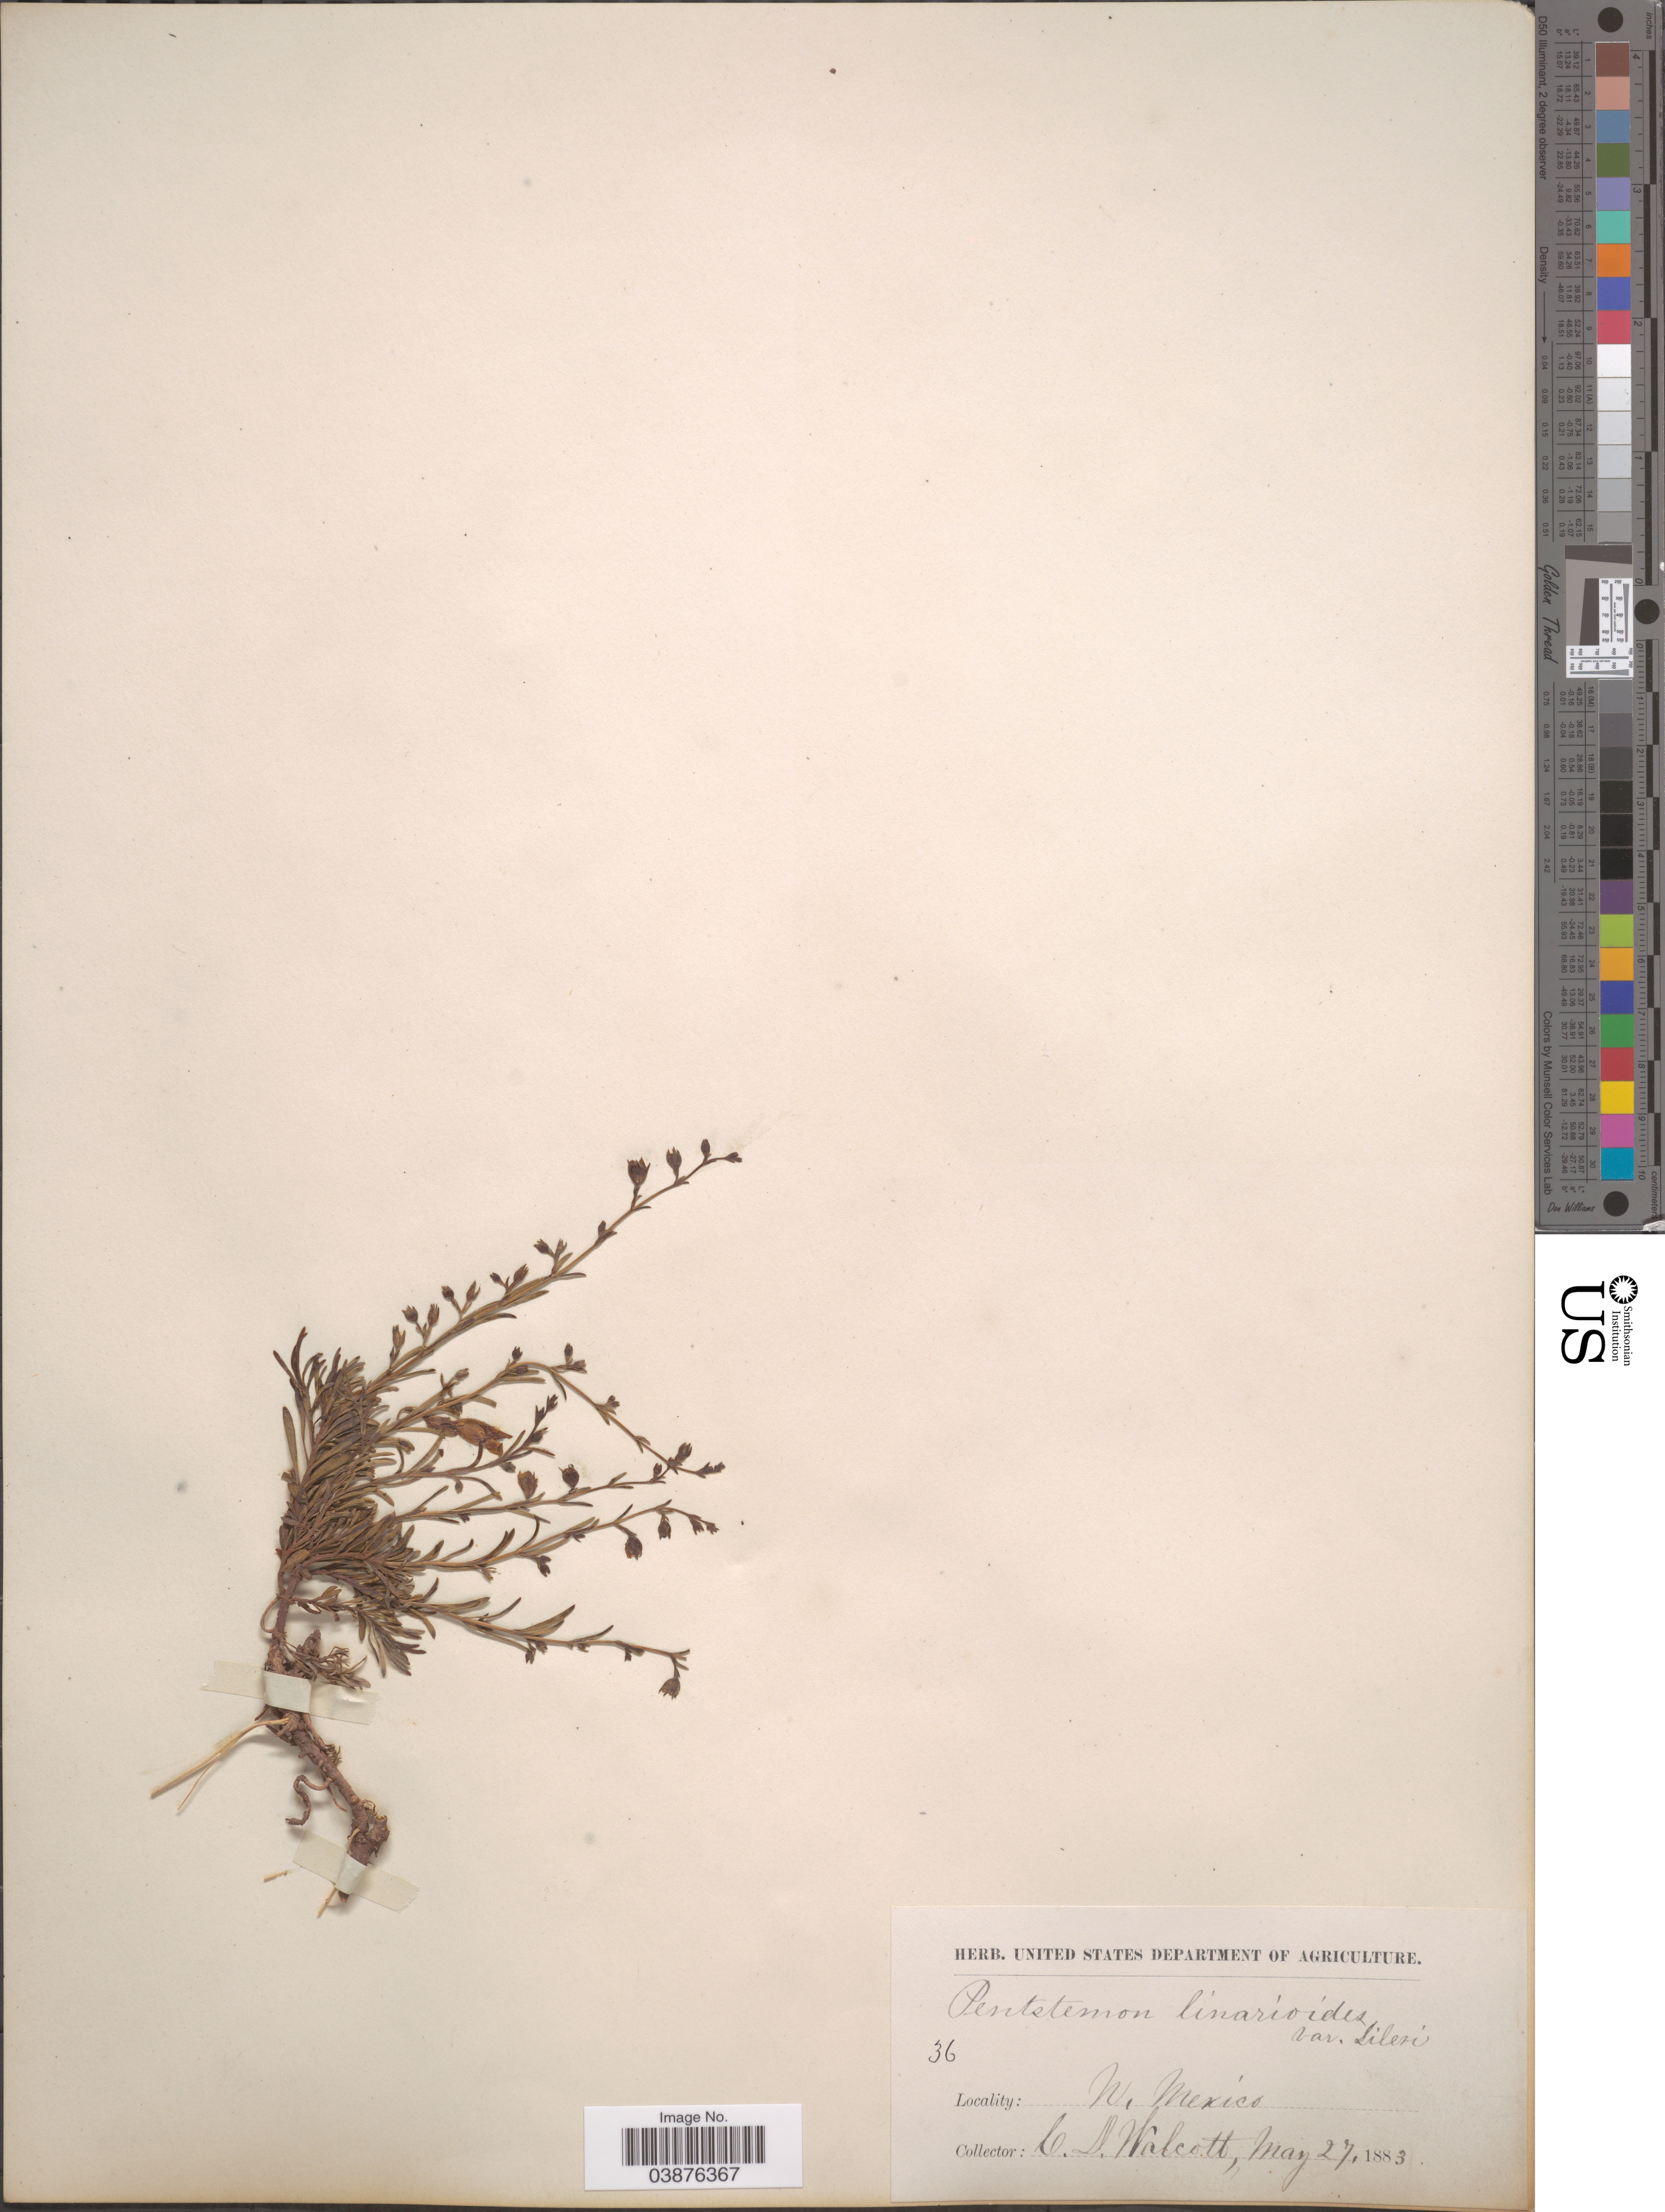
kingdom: Plantae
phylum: Tracheophyta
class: Magnoliopsida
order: Lamiales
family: Plantaginaceae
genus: Penstemon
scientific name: Penstemon linarioides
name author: A. Gray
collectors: C. Walcott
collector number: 36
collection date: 1883-05-27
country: United States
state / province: New Mexico